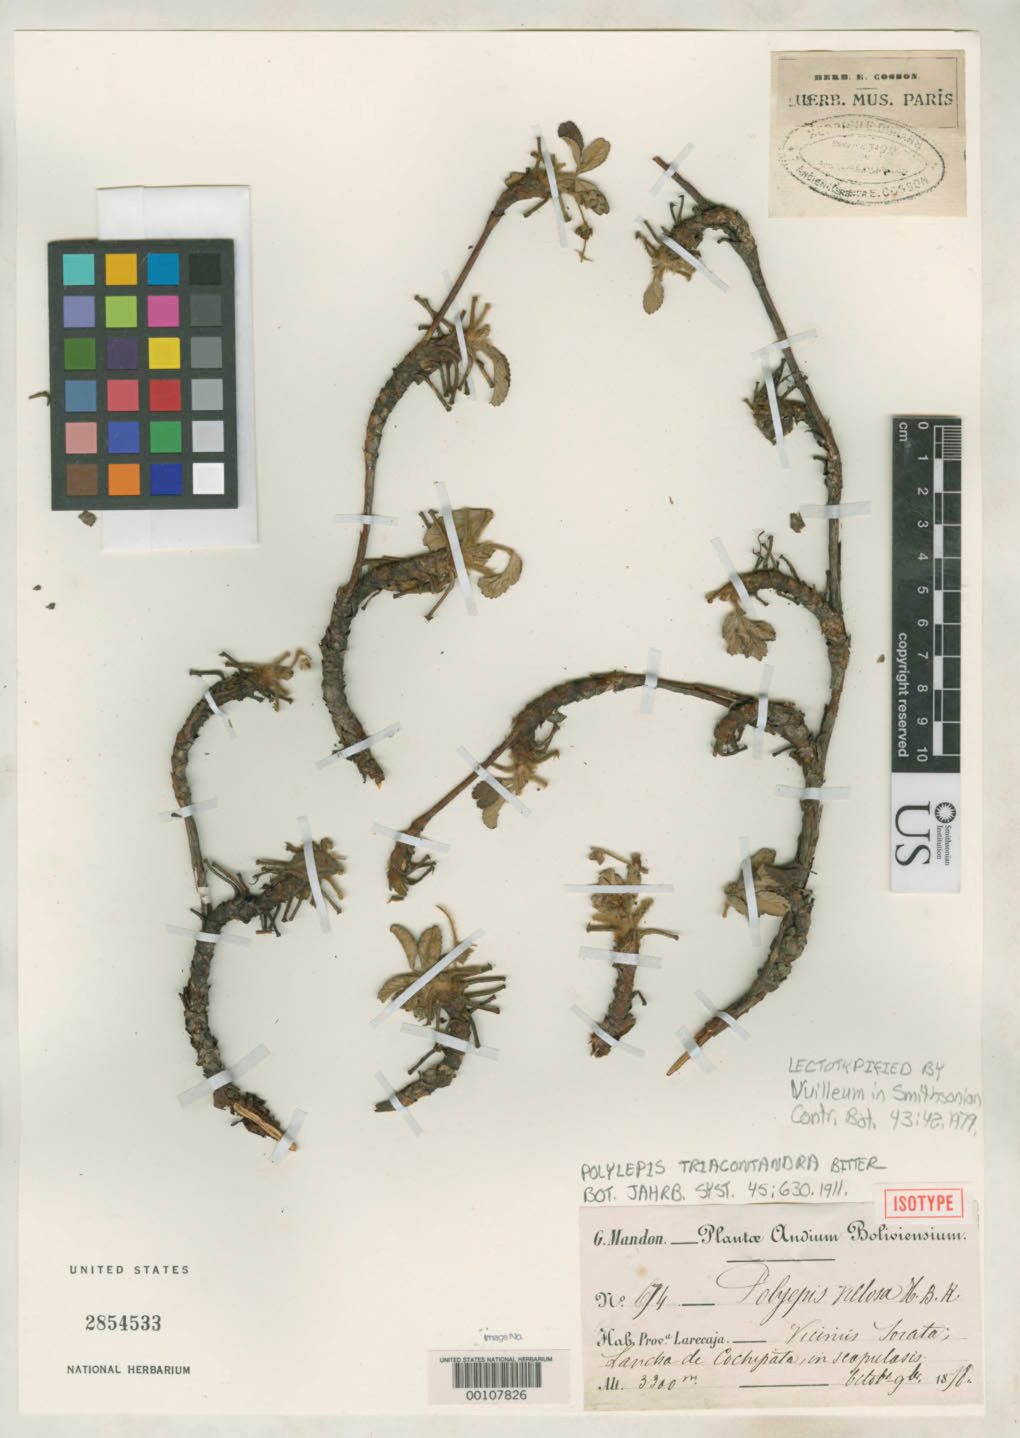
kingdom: Plantae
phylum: Tracheophyta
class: Magnoliopsida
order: Rosales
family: Rosaceae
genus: Polylepis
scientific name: Polylepis triacontandra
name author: Bitter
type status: Isolectotype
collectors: G. Mandon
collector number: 674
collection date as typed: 09 Oct 1878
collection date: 1878-10-09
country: Bolivia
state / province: La Paz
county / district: Larecaja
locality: Vicinis Sorata, Lancha Decochipata.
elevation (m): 3300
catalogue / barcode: US 2854533